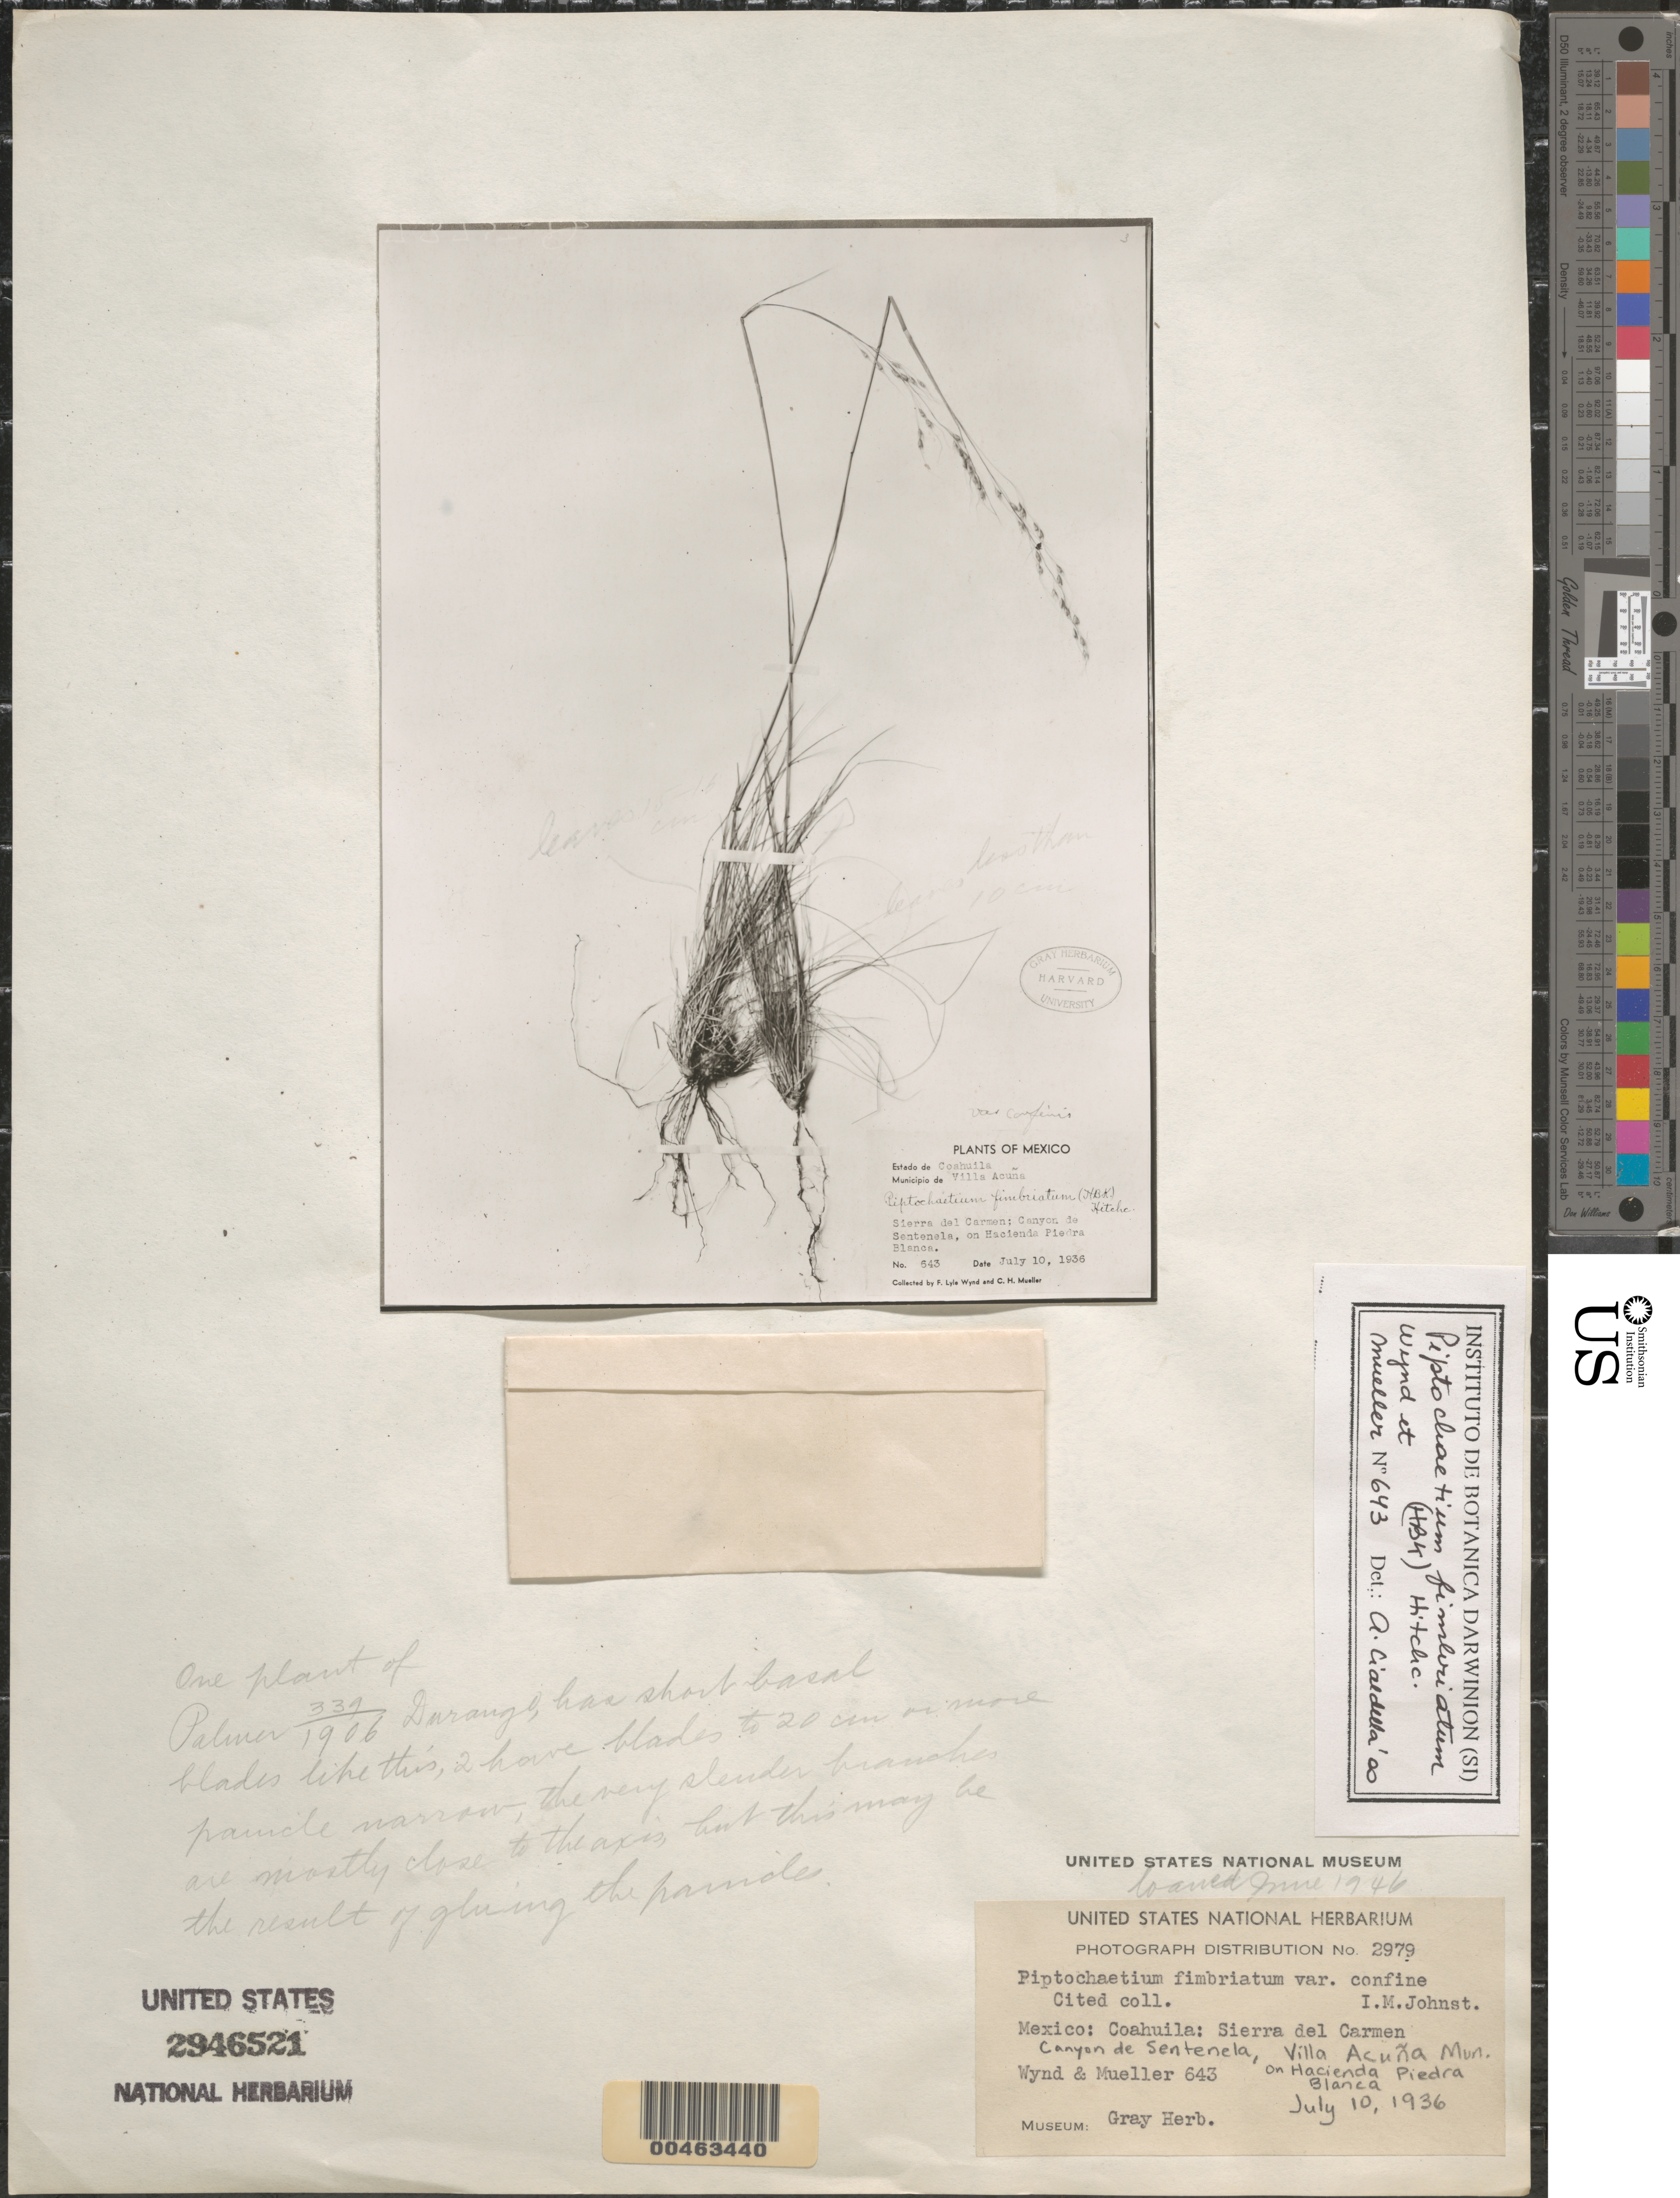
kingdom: Plantae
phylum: Tracheophyta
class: Liliopsida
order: Poales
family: Poaceae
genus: Piptochaetium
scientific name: Piptochaetium fimbriatum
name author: (Kunth) Hitchc.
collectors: -. Wynd & Mueller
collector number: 643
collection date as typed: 10 Jul 1936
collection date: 1936-07-10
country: Mexico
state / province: Coahuila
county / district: Acuña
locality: Sierra del Carmen, Canyon de Sentenela, on Hacienda Piedra Blanca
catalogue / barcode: US 2946521